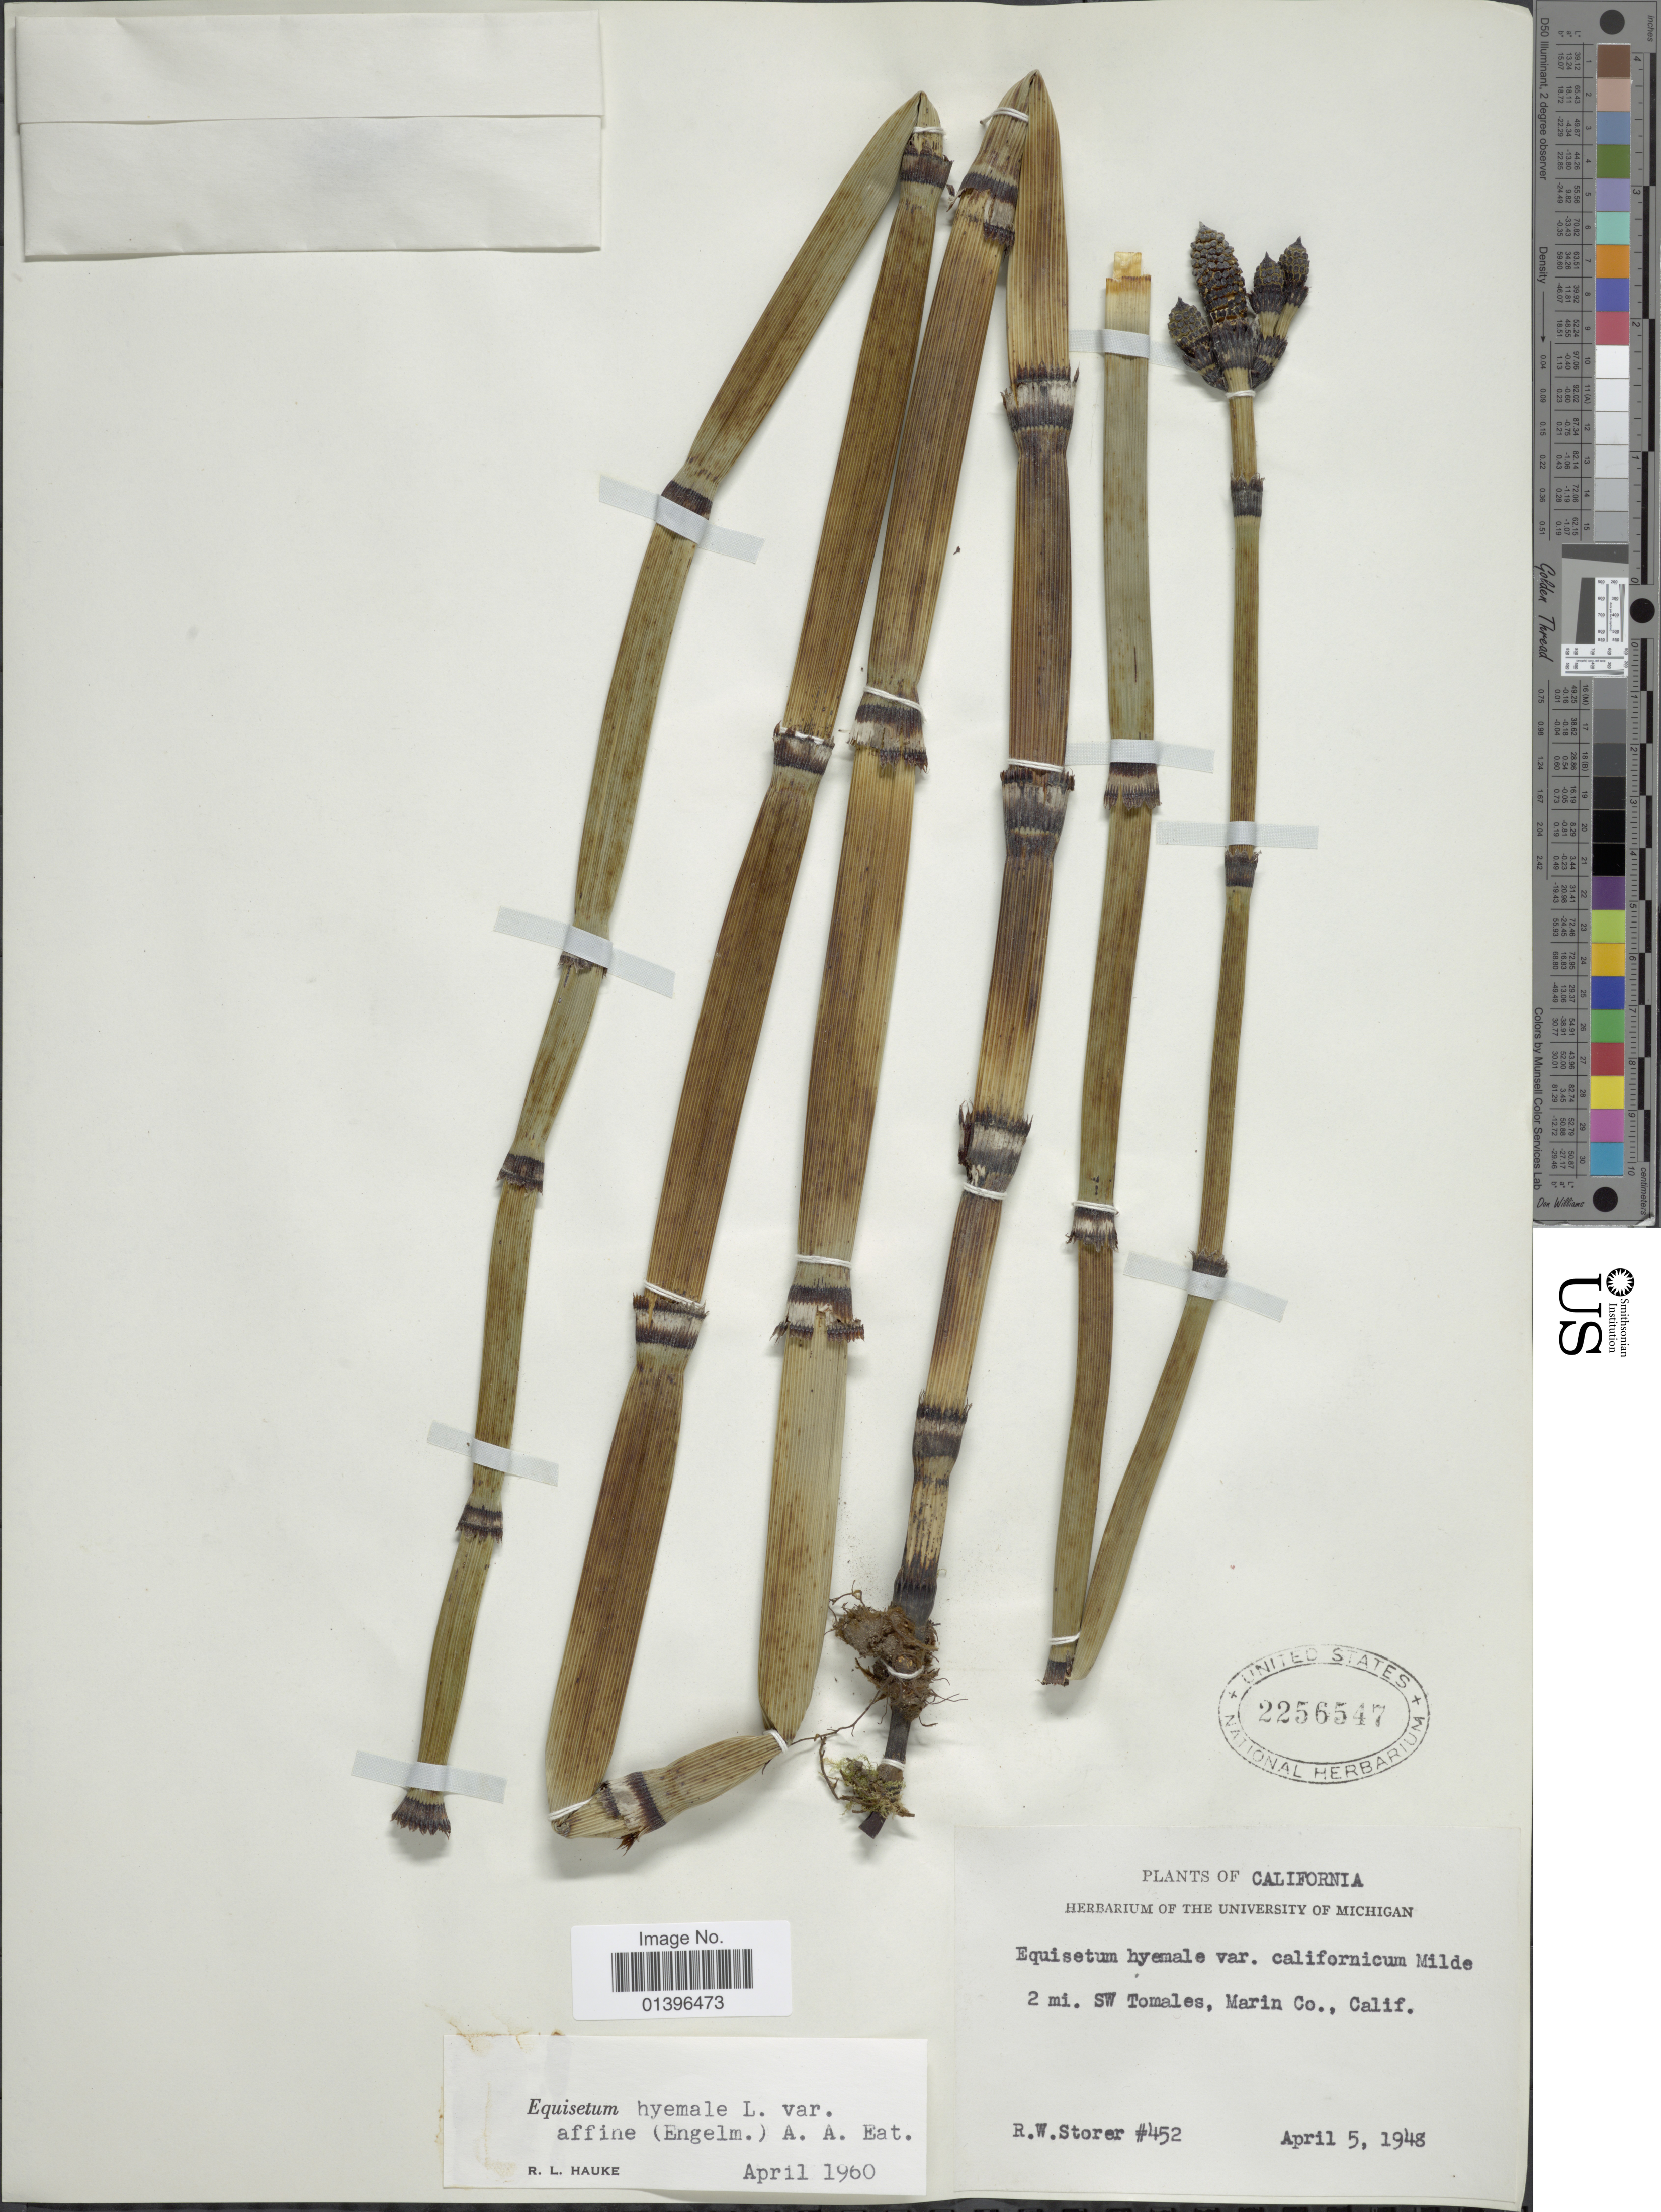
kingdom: Plantae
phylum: Tracheophyta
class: Polypodiopsida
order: Equisetales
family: Equisetaceae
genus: Equisetum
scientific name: Equisetum hyemale var. affine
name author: (Engelm.) A.A. Eaton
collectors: R. Storer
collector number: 452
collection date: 1948-04-05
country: United States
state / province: California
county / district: Marin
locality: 2 mi. SW Tomales, Marin Co.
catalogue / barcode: US 2256547